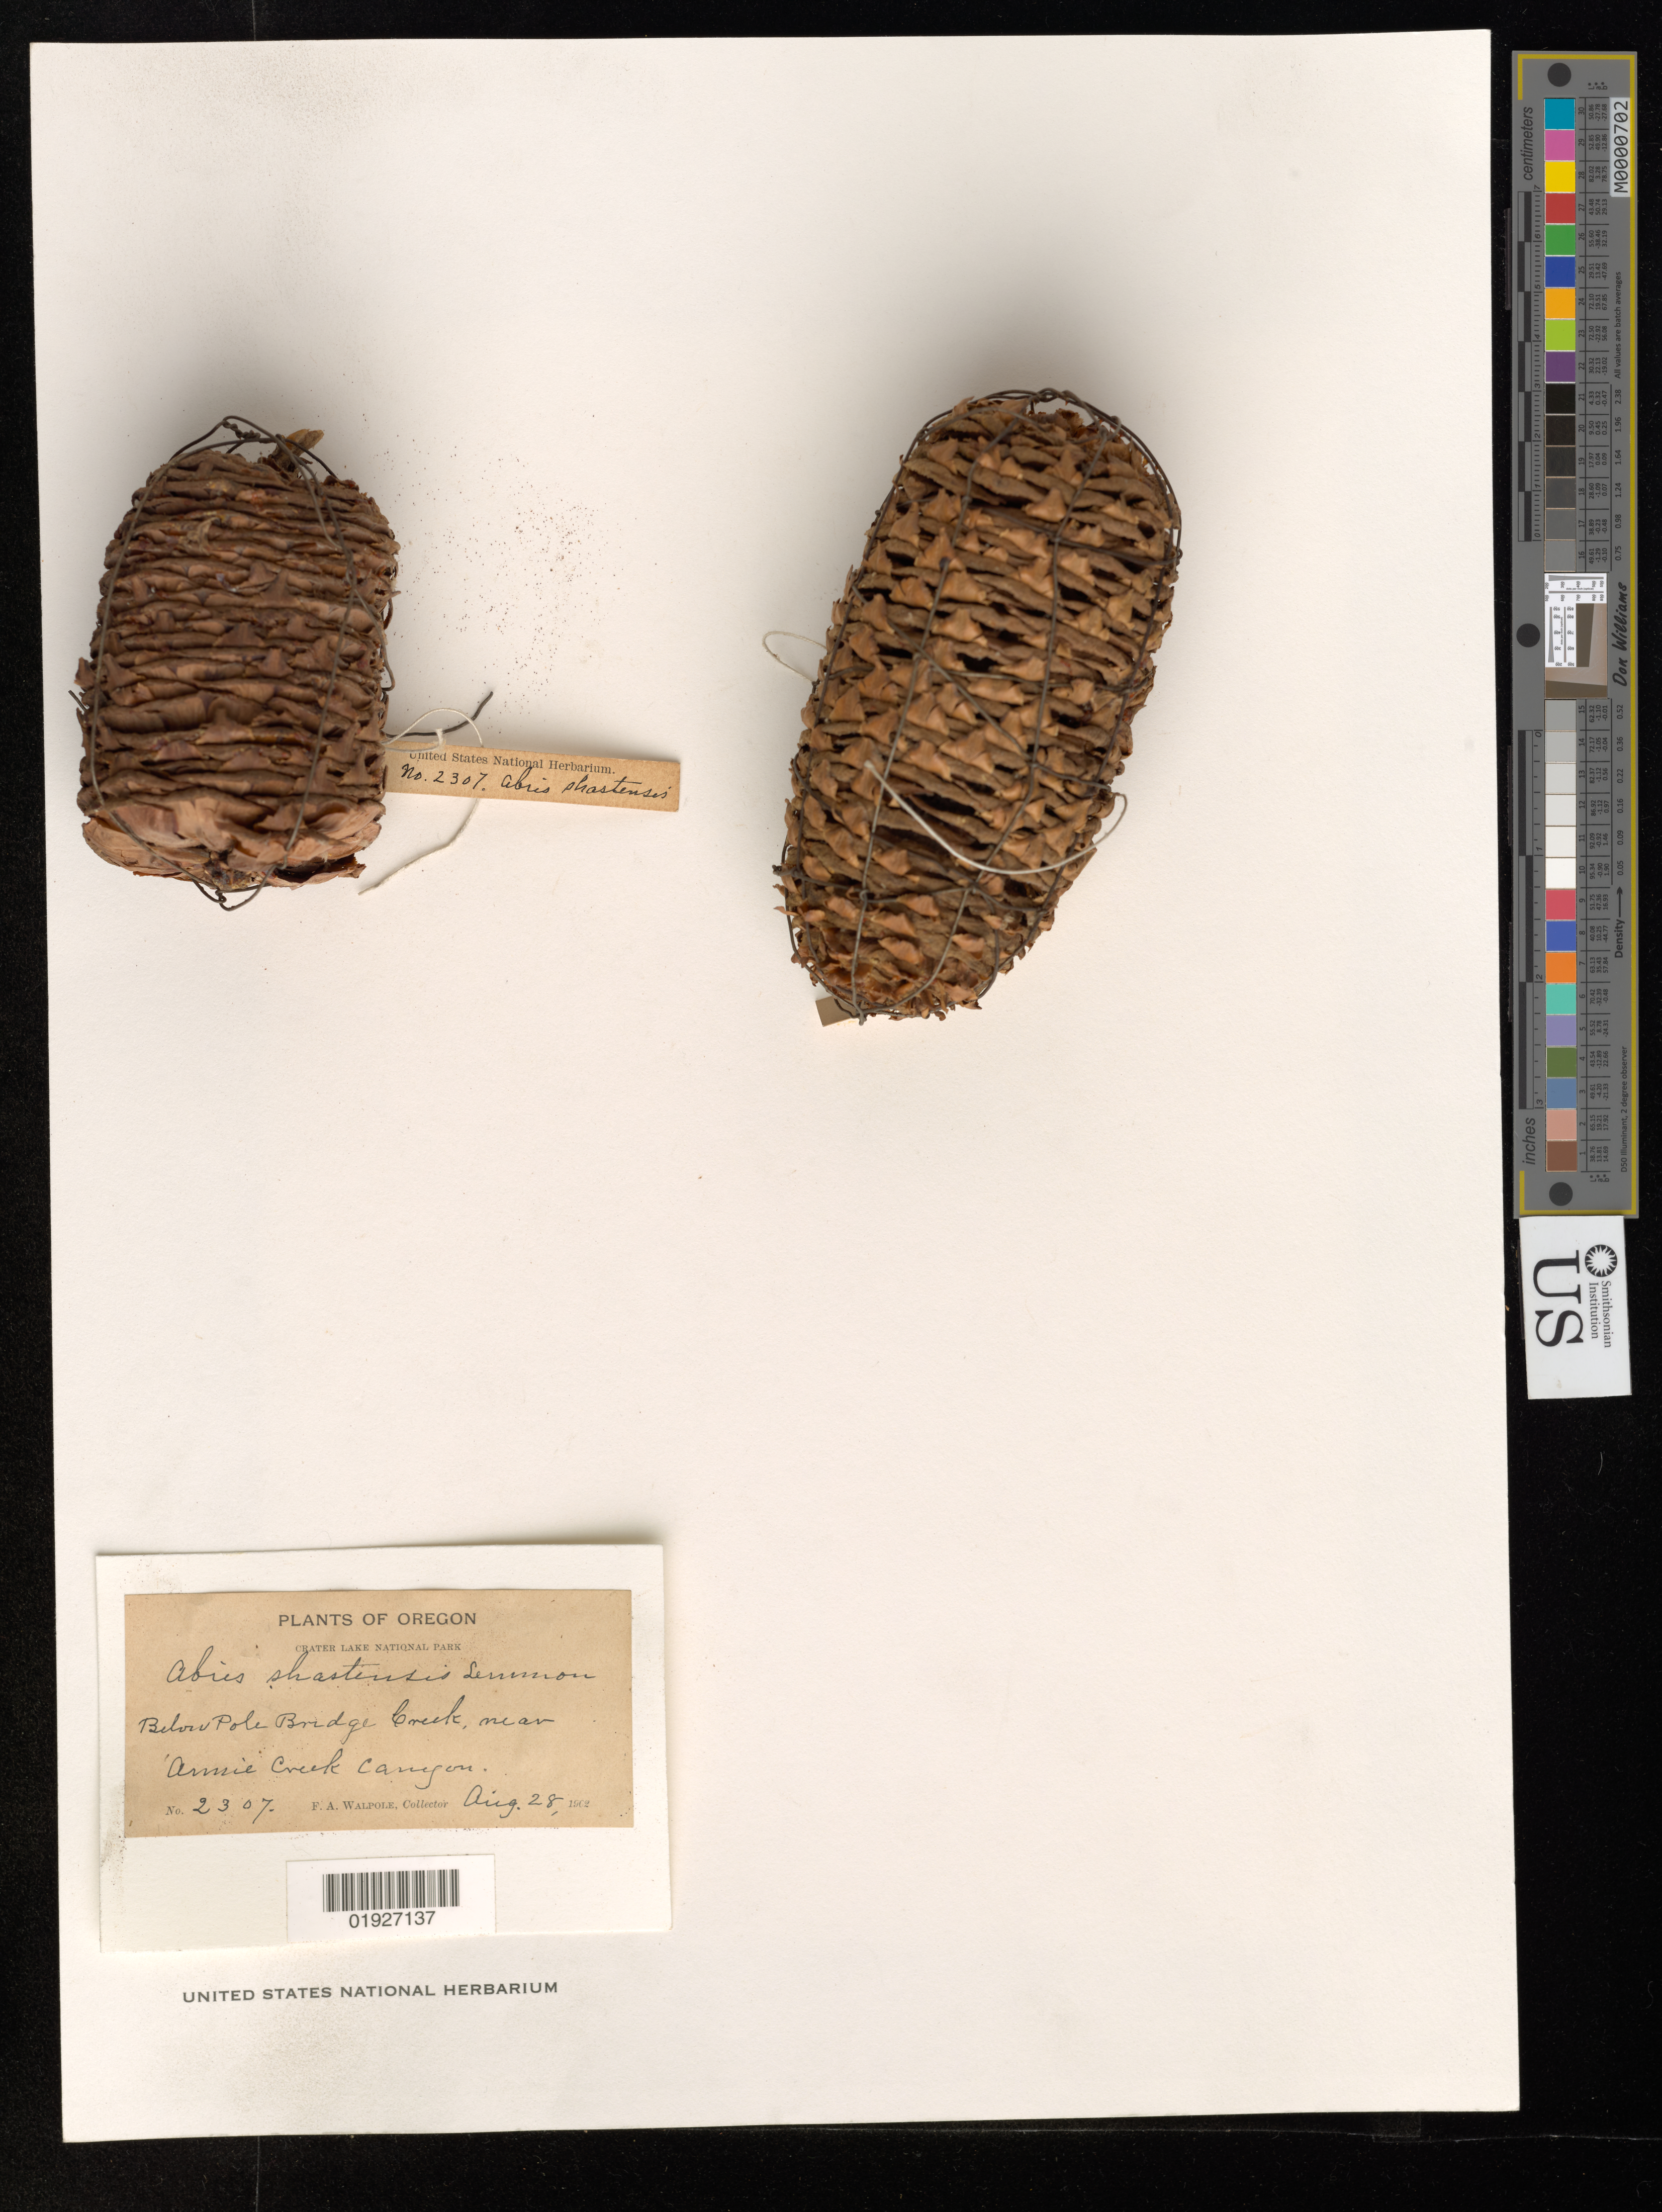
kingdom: Plantae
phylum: Tracheophyta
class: Pinopsida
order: Pinales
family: Pinaceae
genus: Abies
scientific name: Abies religiosa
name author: (Kunth) Schltdl. & Cham.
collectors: F. Walpole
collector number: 2307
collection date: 1902-08-28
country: United States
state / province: Oregon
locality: Crater Lake National Park, Below Pole Bridge Creek, near Annie Creek Canyon